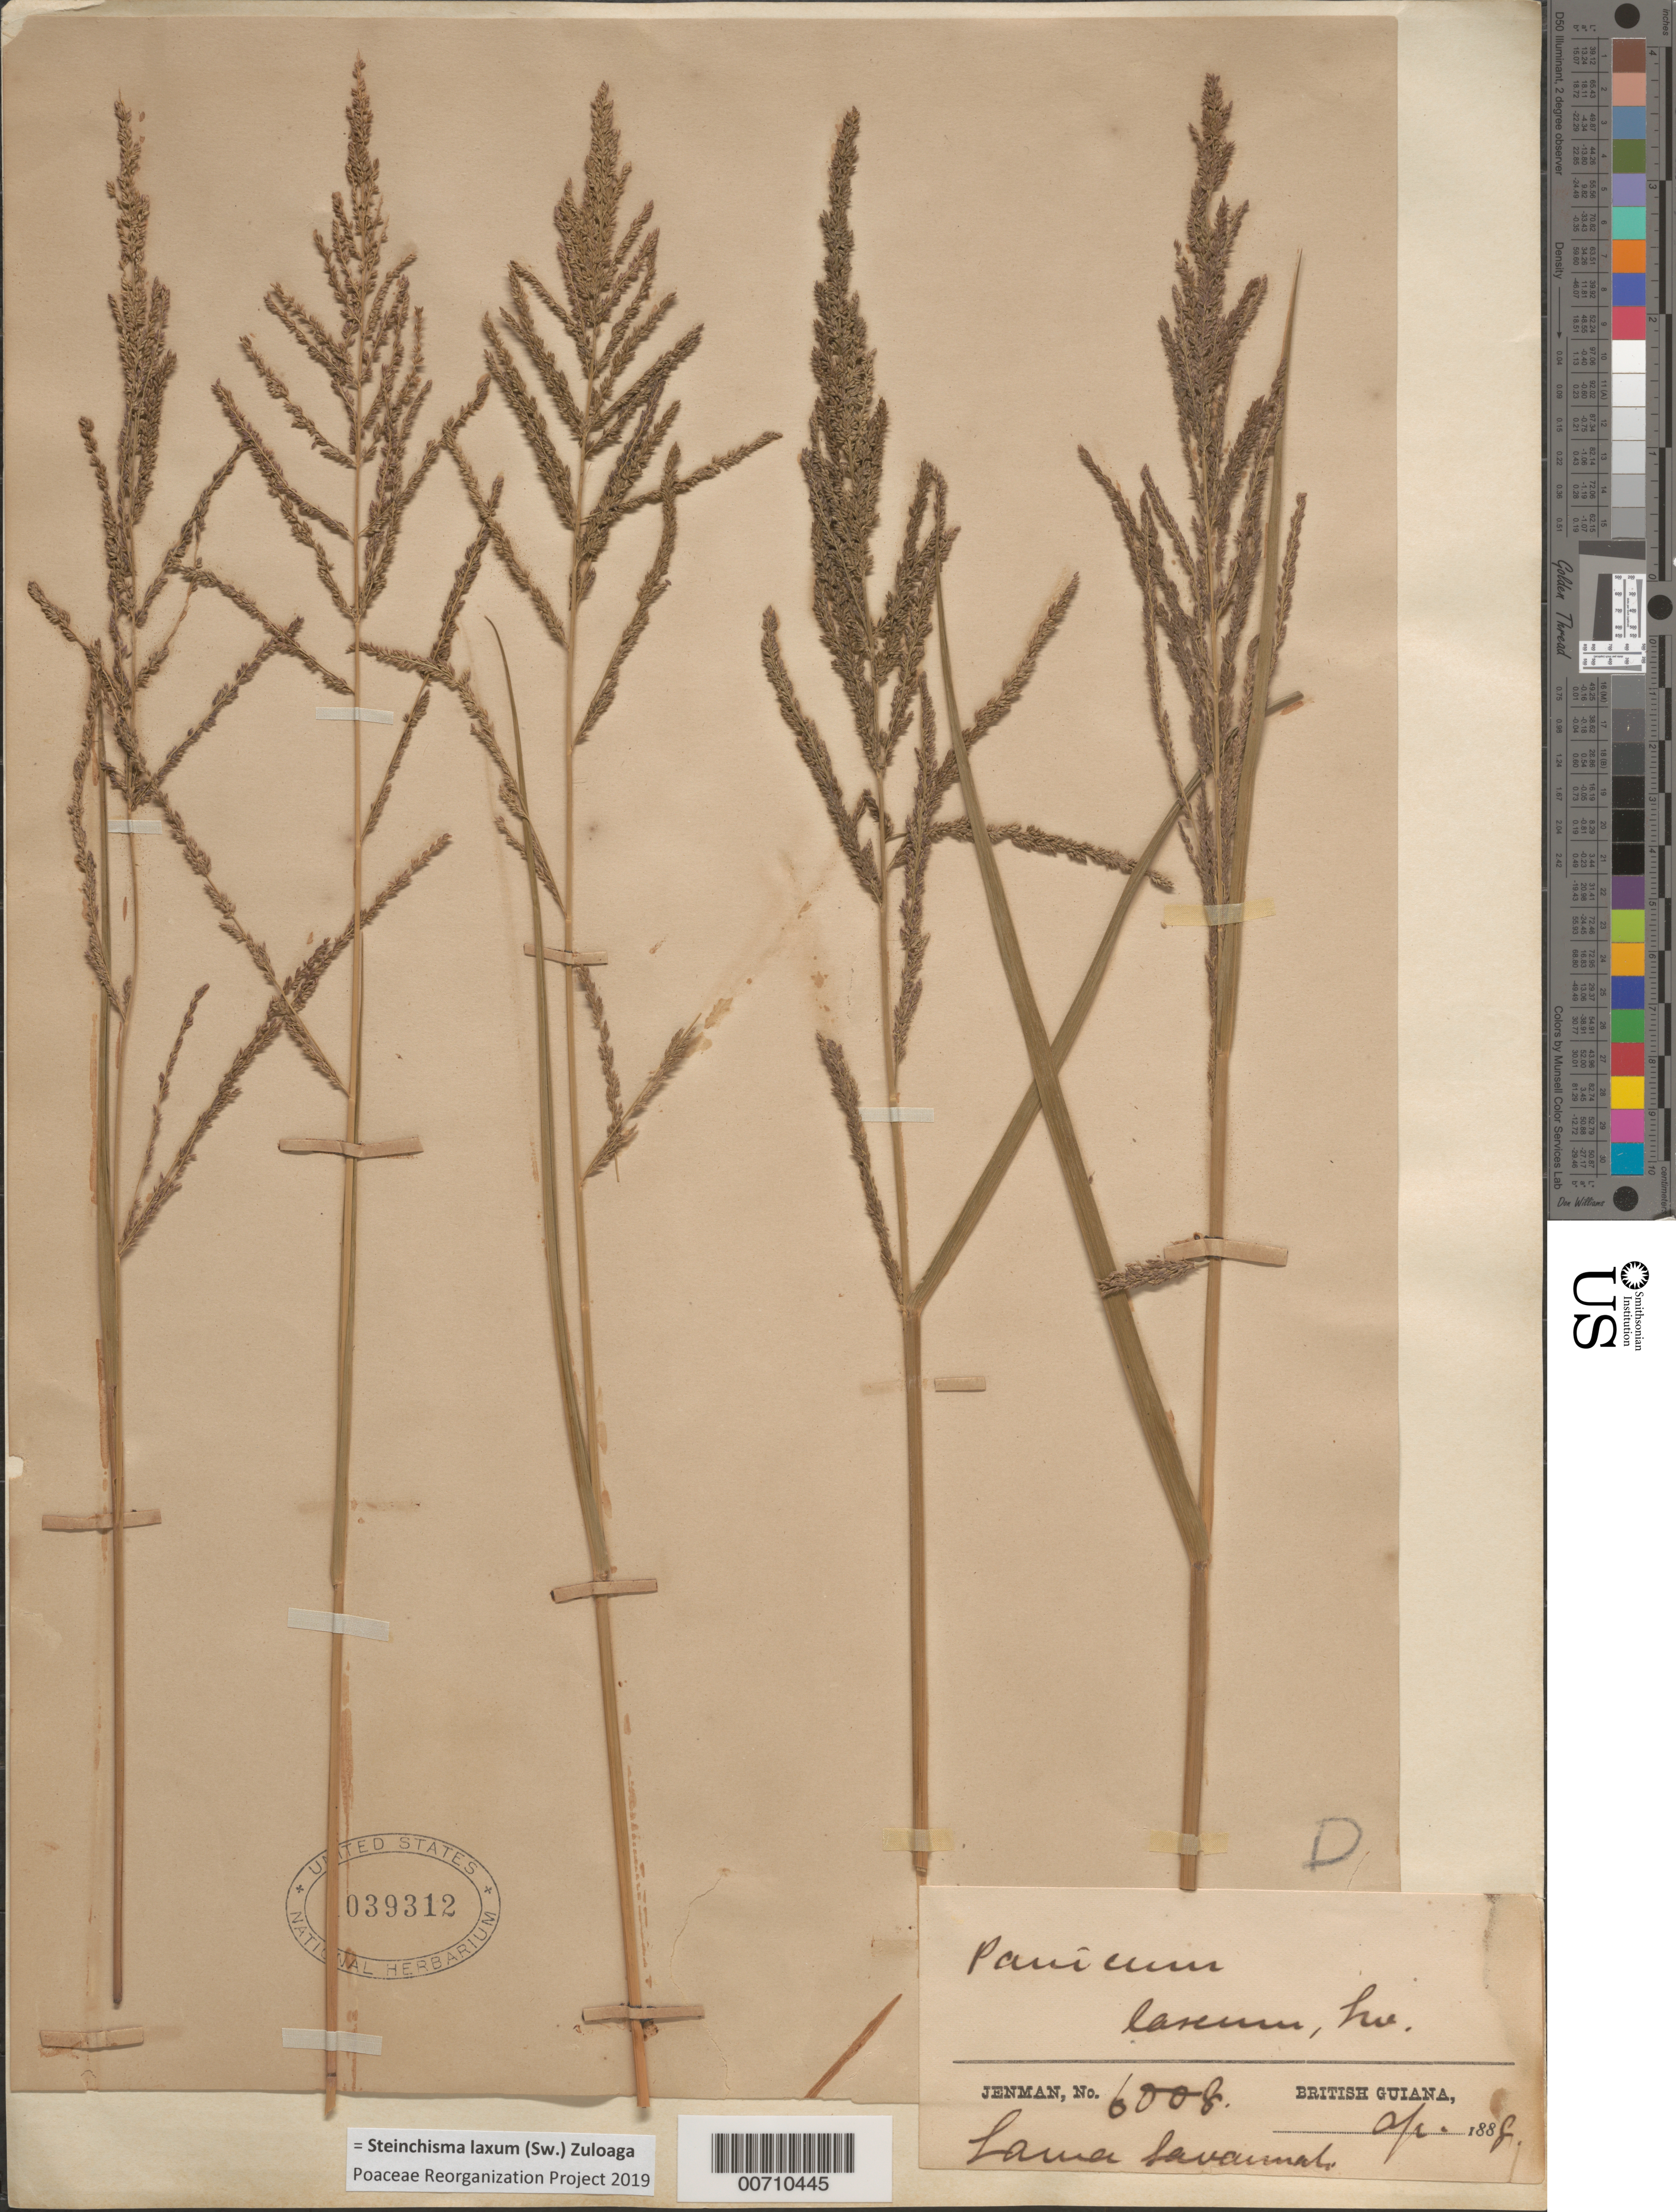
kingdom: Plantae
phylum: Tracheophyta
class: Liliopsida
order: Poales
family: Poaceae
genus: Steinchisma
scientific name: Steinchisma laxum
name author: (Sw.) Zuloaga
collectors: -. Jenman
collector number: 6008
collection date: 1888-04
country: Guyana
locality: British Guiana. Lama savannah.